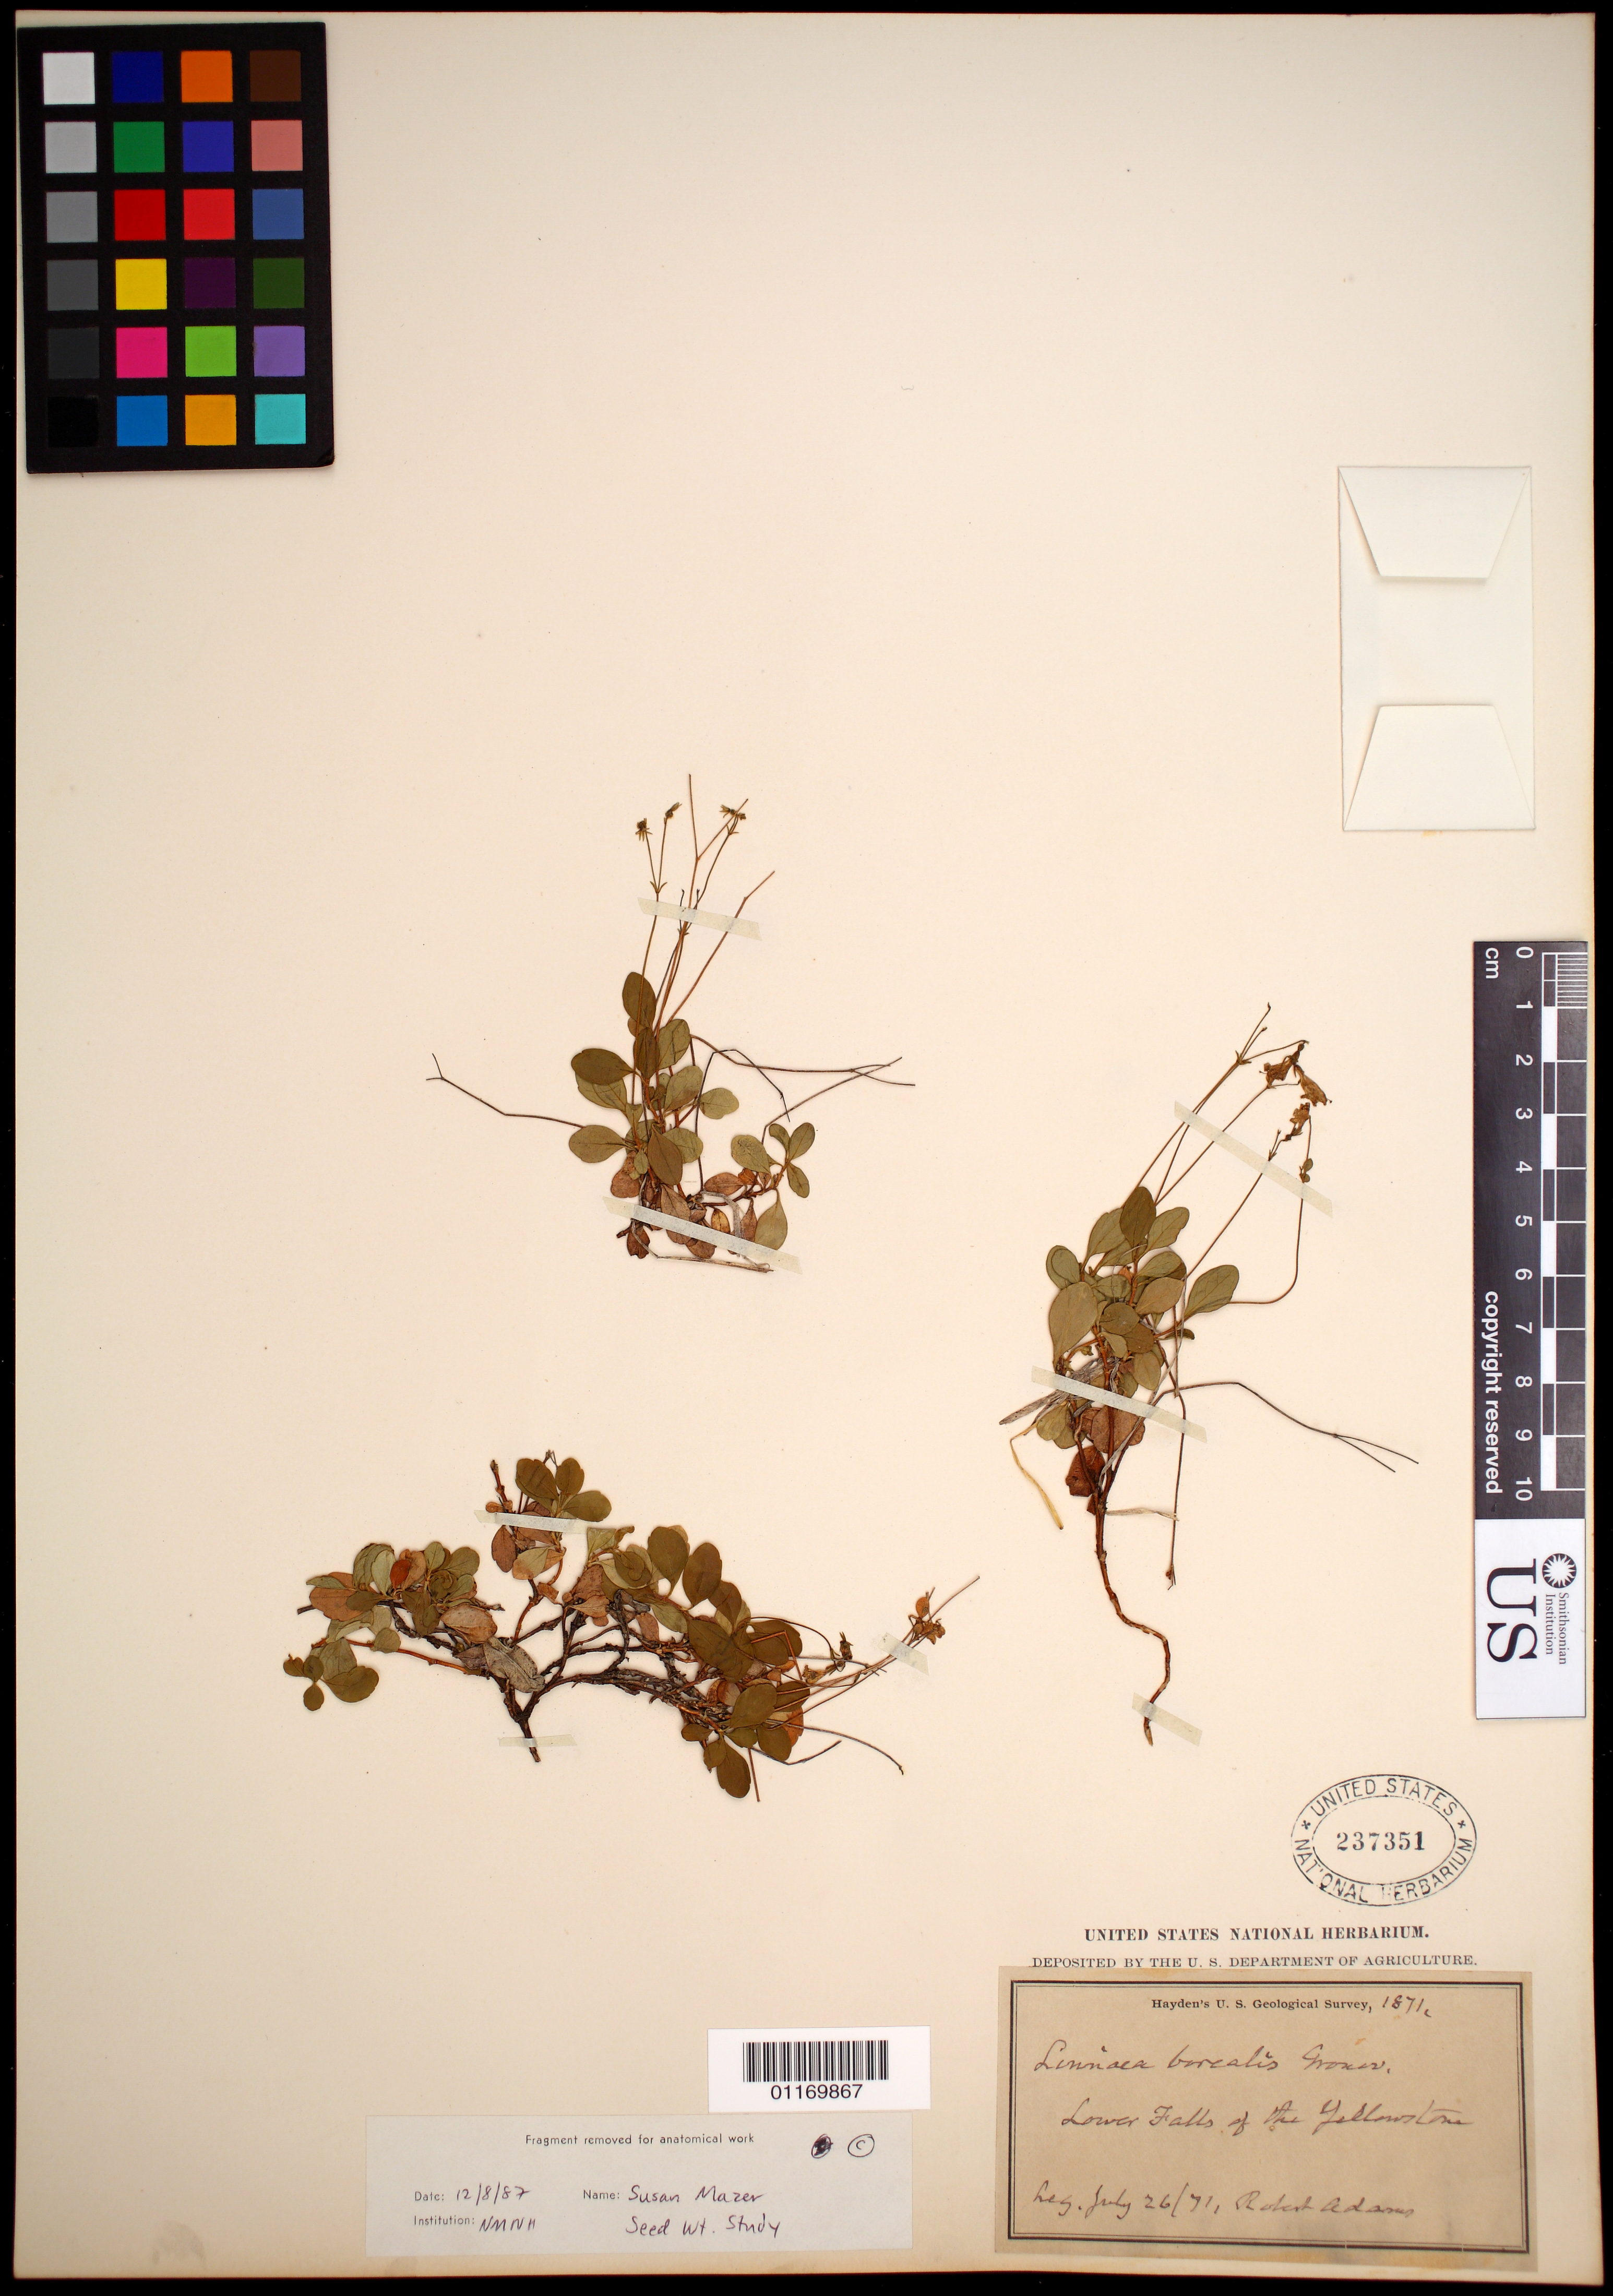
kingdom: Plantae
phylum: Tracheophyta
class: Magnoliopsida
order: Dipsacales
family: Caprifoliaceae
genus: Linnaea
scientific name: Linnaea borealis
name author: L.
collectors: R. Adams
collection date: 1871-07-26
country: United States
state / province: Wyoming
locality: Lower Falls of the Yellowstone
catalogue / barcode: US 237351